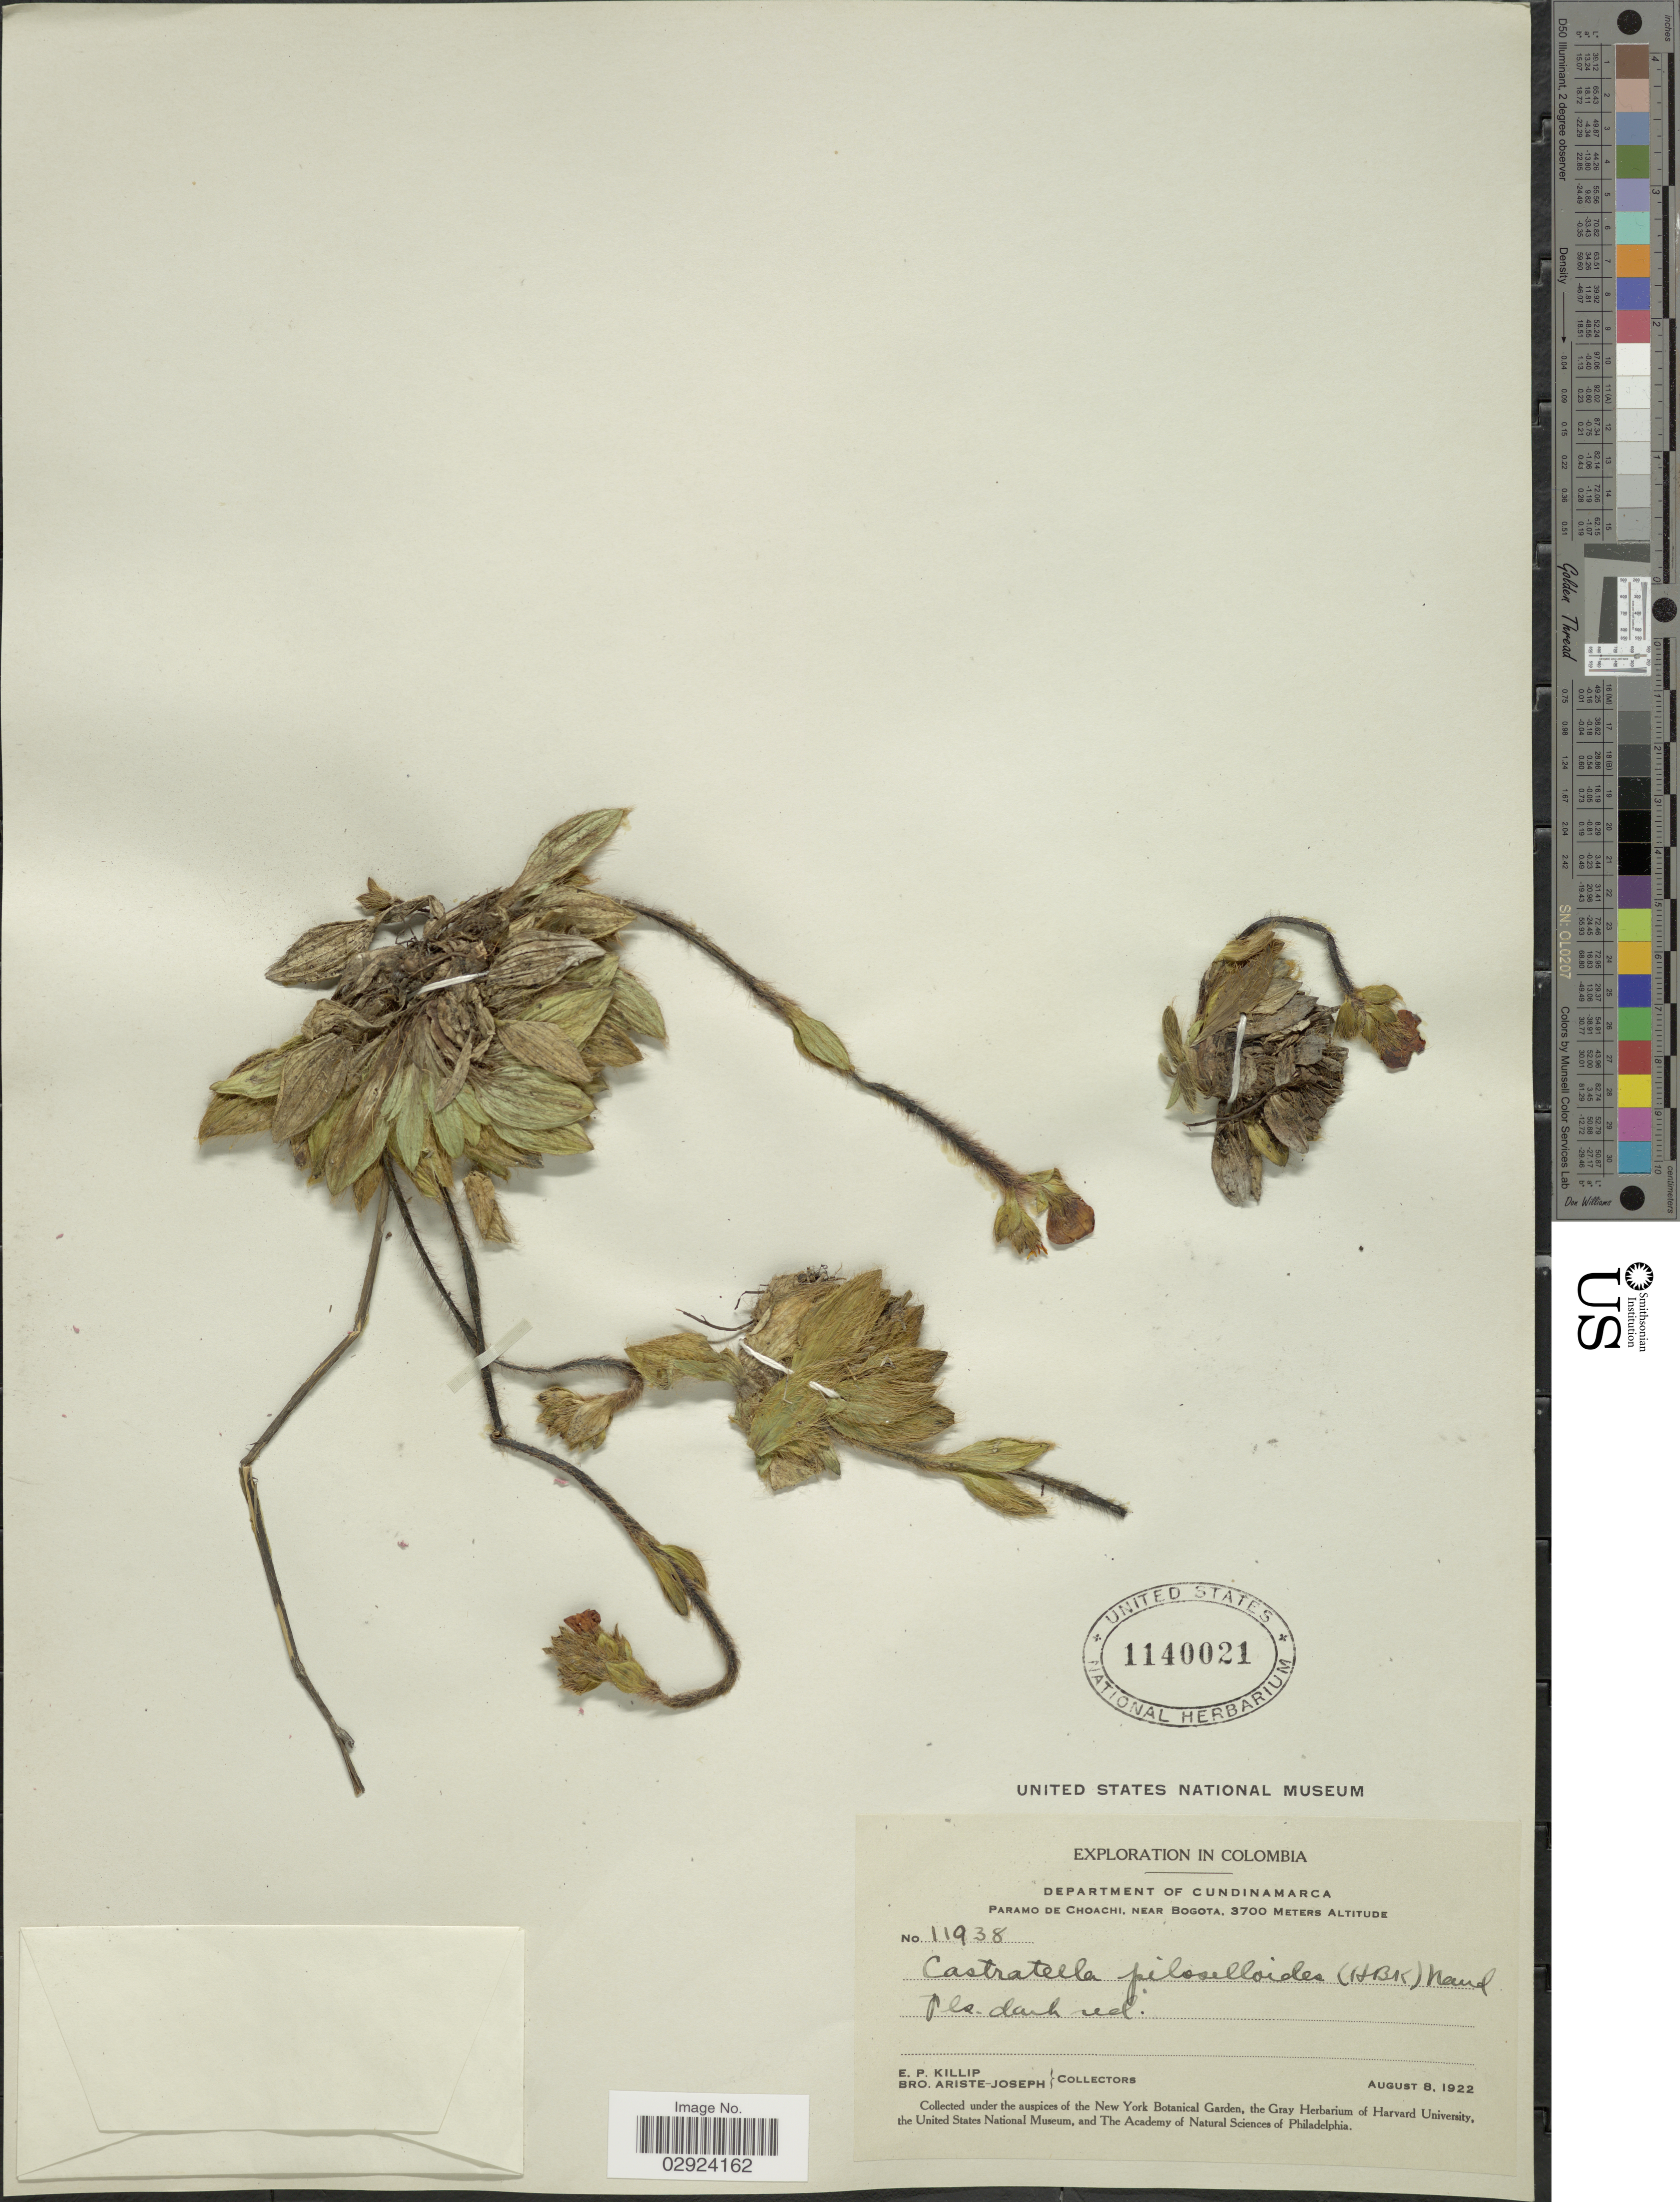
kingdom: Plantae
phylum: Tracheophyta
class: Magnoliopsida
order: Myrtales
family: Melastomataceae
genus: Castratella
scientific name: Castratella piloselloides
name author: (Bonpl.) Naudin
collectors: E. P. Killip & Bro. Ariste-Joseph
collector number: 11938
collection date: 1922-08-08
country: Colombia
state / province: Cundinamarca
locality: Department of Cundinamarca, Paramo de Choachi, near Bogota.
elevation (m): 3700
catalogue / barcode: US 1140021